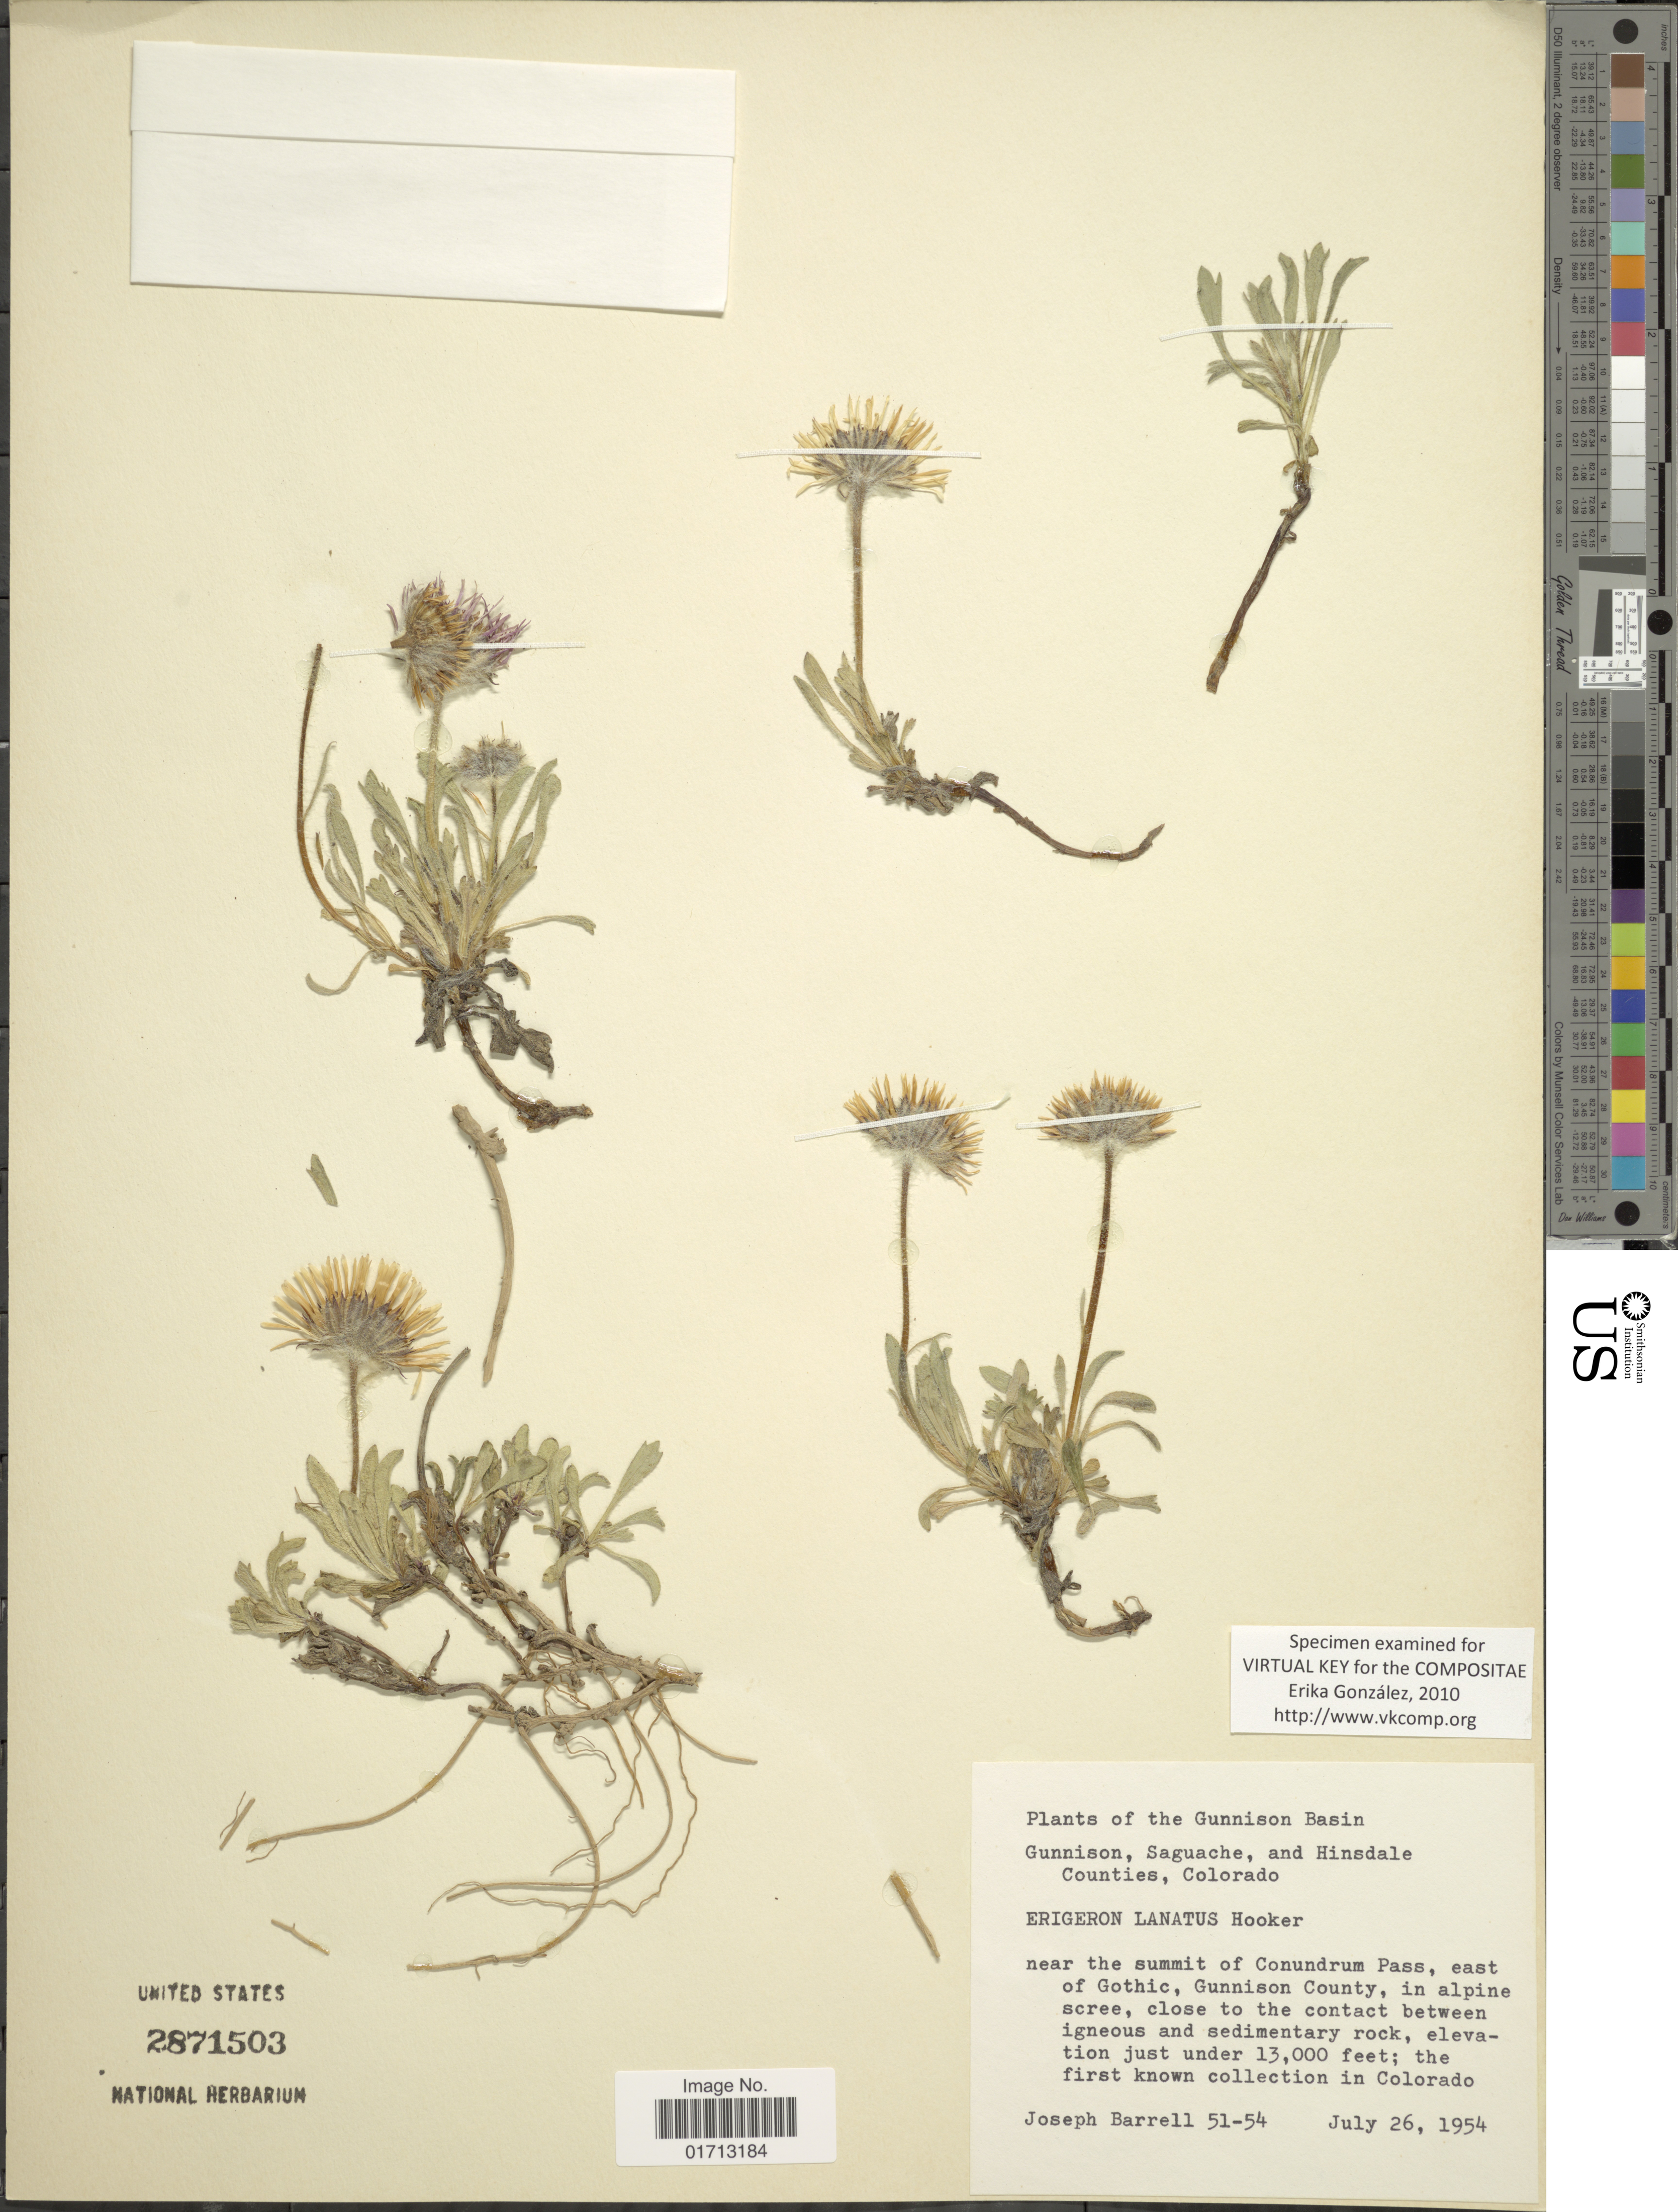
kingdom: Plantae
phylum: Tracheophyta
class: Magnoliopsida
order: Asterales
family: Asteraceae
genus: Erigeron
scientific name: Erigeron lanatus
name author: Hook.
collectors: J. Barrell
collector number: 51-54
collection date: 1954-07-26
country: United States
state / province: Colorado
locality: Gunnison Basin. near the summit of Conundrum Pass, east of Gothic, Gunnison County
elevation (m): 3962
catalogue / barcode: US 2871503